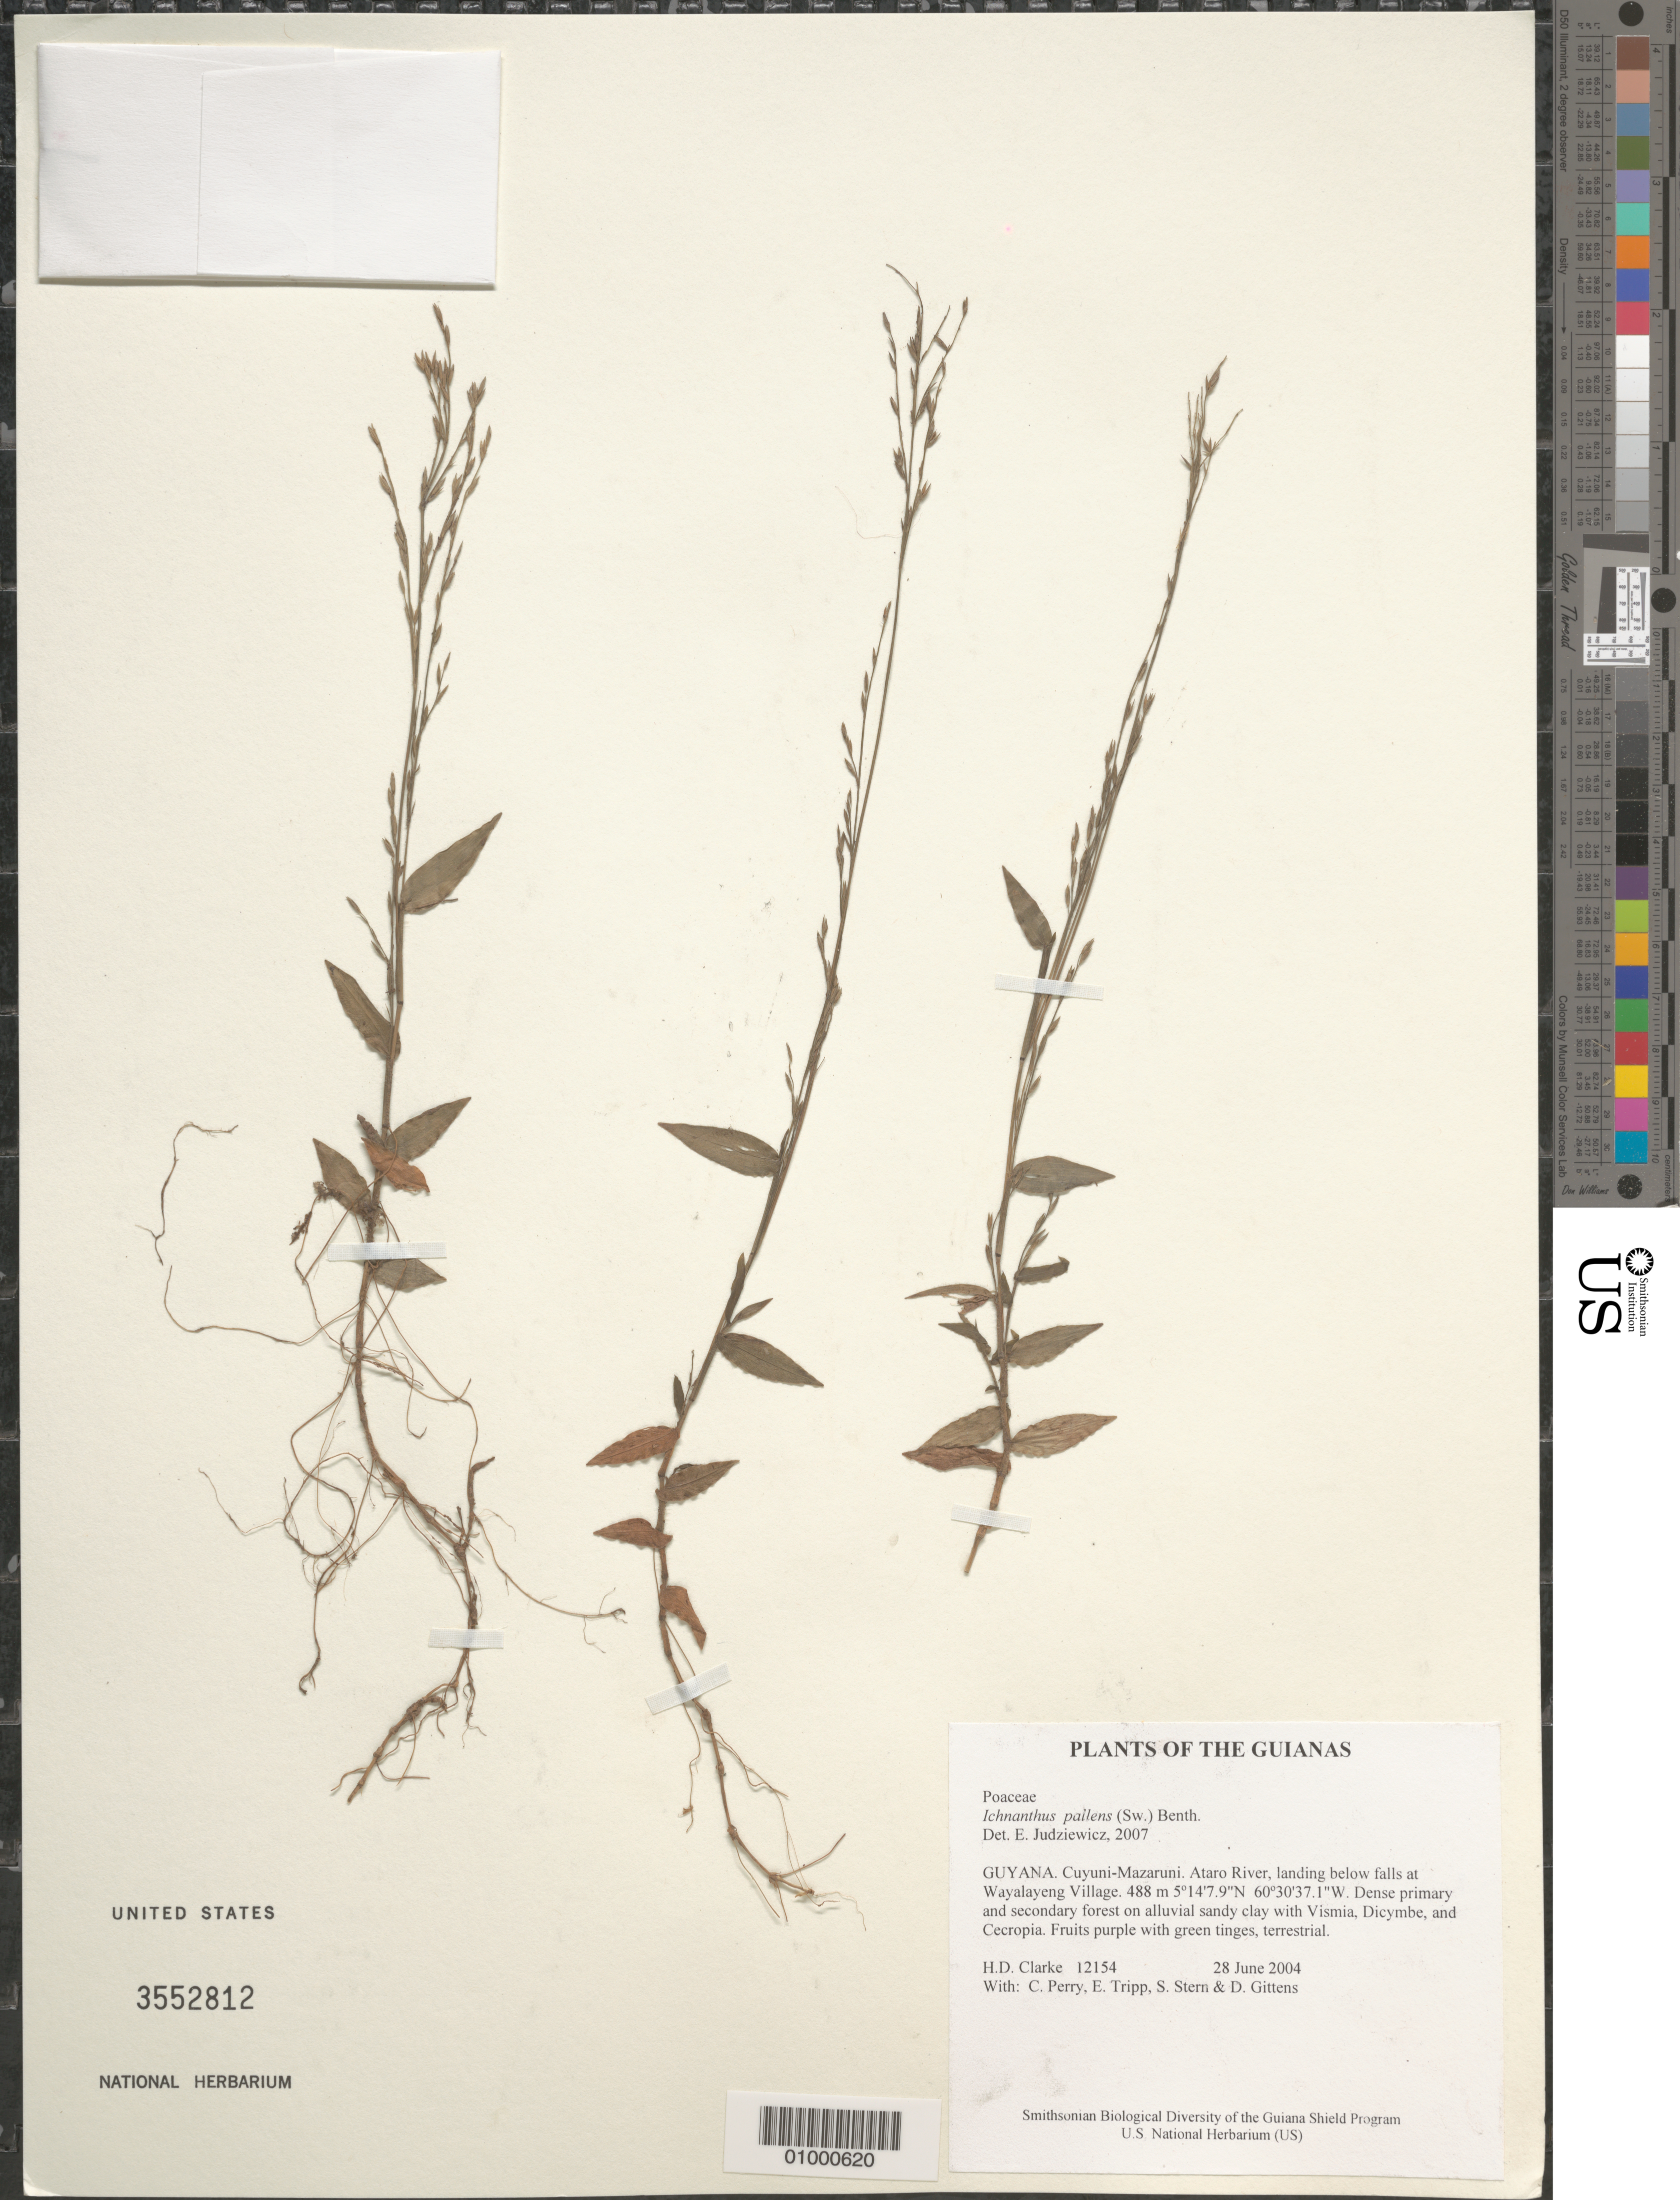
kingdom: Plantae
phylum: Tracheophyta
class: Liliopsida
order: Poales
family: Poaceae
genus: Ichnanthus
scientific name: Ichnanthus pallens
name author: (Sw.) Munro ex Benth.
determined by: Judziewicz, E. J.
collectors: H. D. Clarke, C. Perry, E. Tripp, S. R. Stern & D. Gittens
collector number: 12154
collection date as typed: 28 June 2004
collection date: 2004-06-28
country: Guyana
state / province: Cuyuni-Mazaruni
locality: Ataro River, landing below falls at Wayalayeng Village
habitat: Dense primary and secondary forest on alluvial sandy clay with Vismia, Dicymbe, and Cecropia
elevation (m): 488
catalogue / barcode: US 3552812